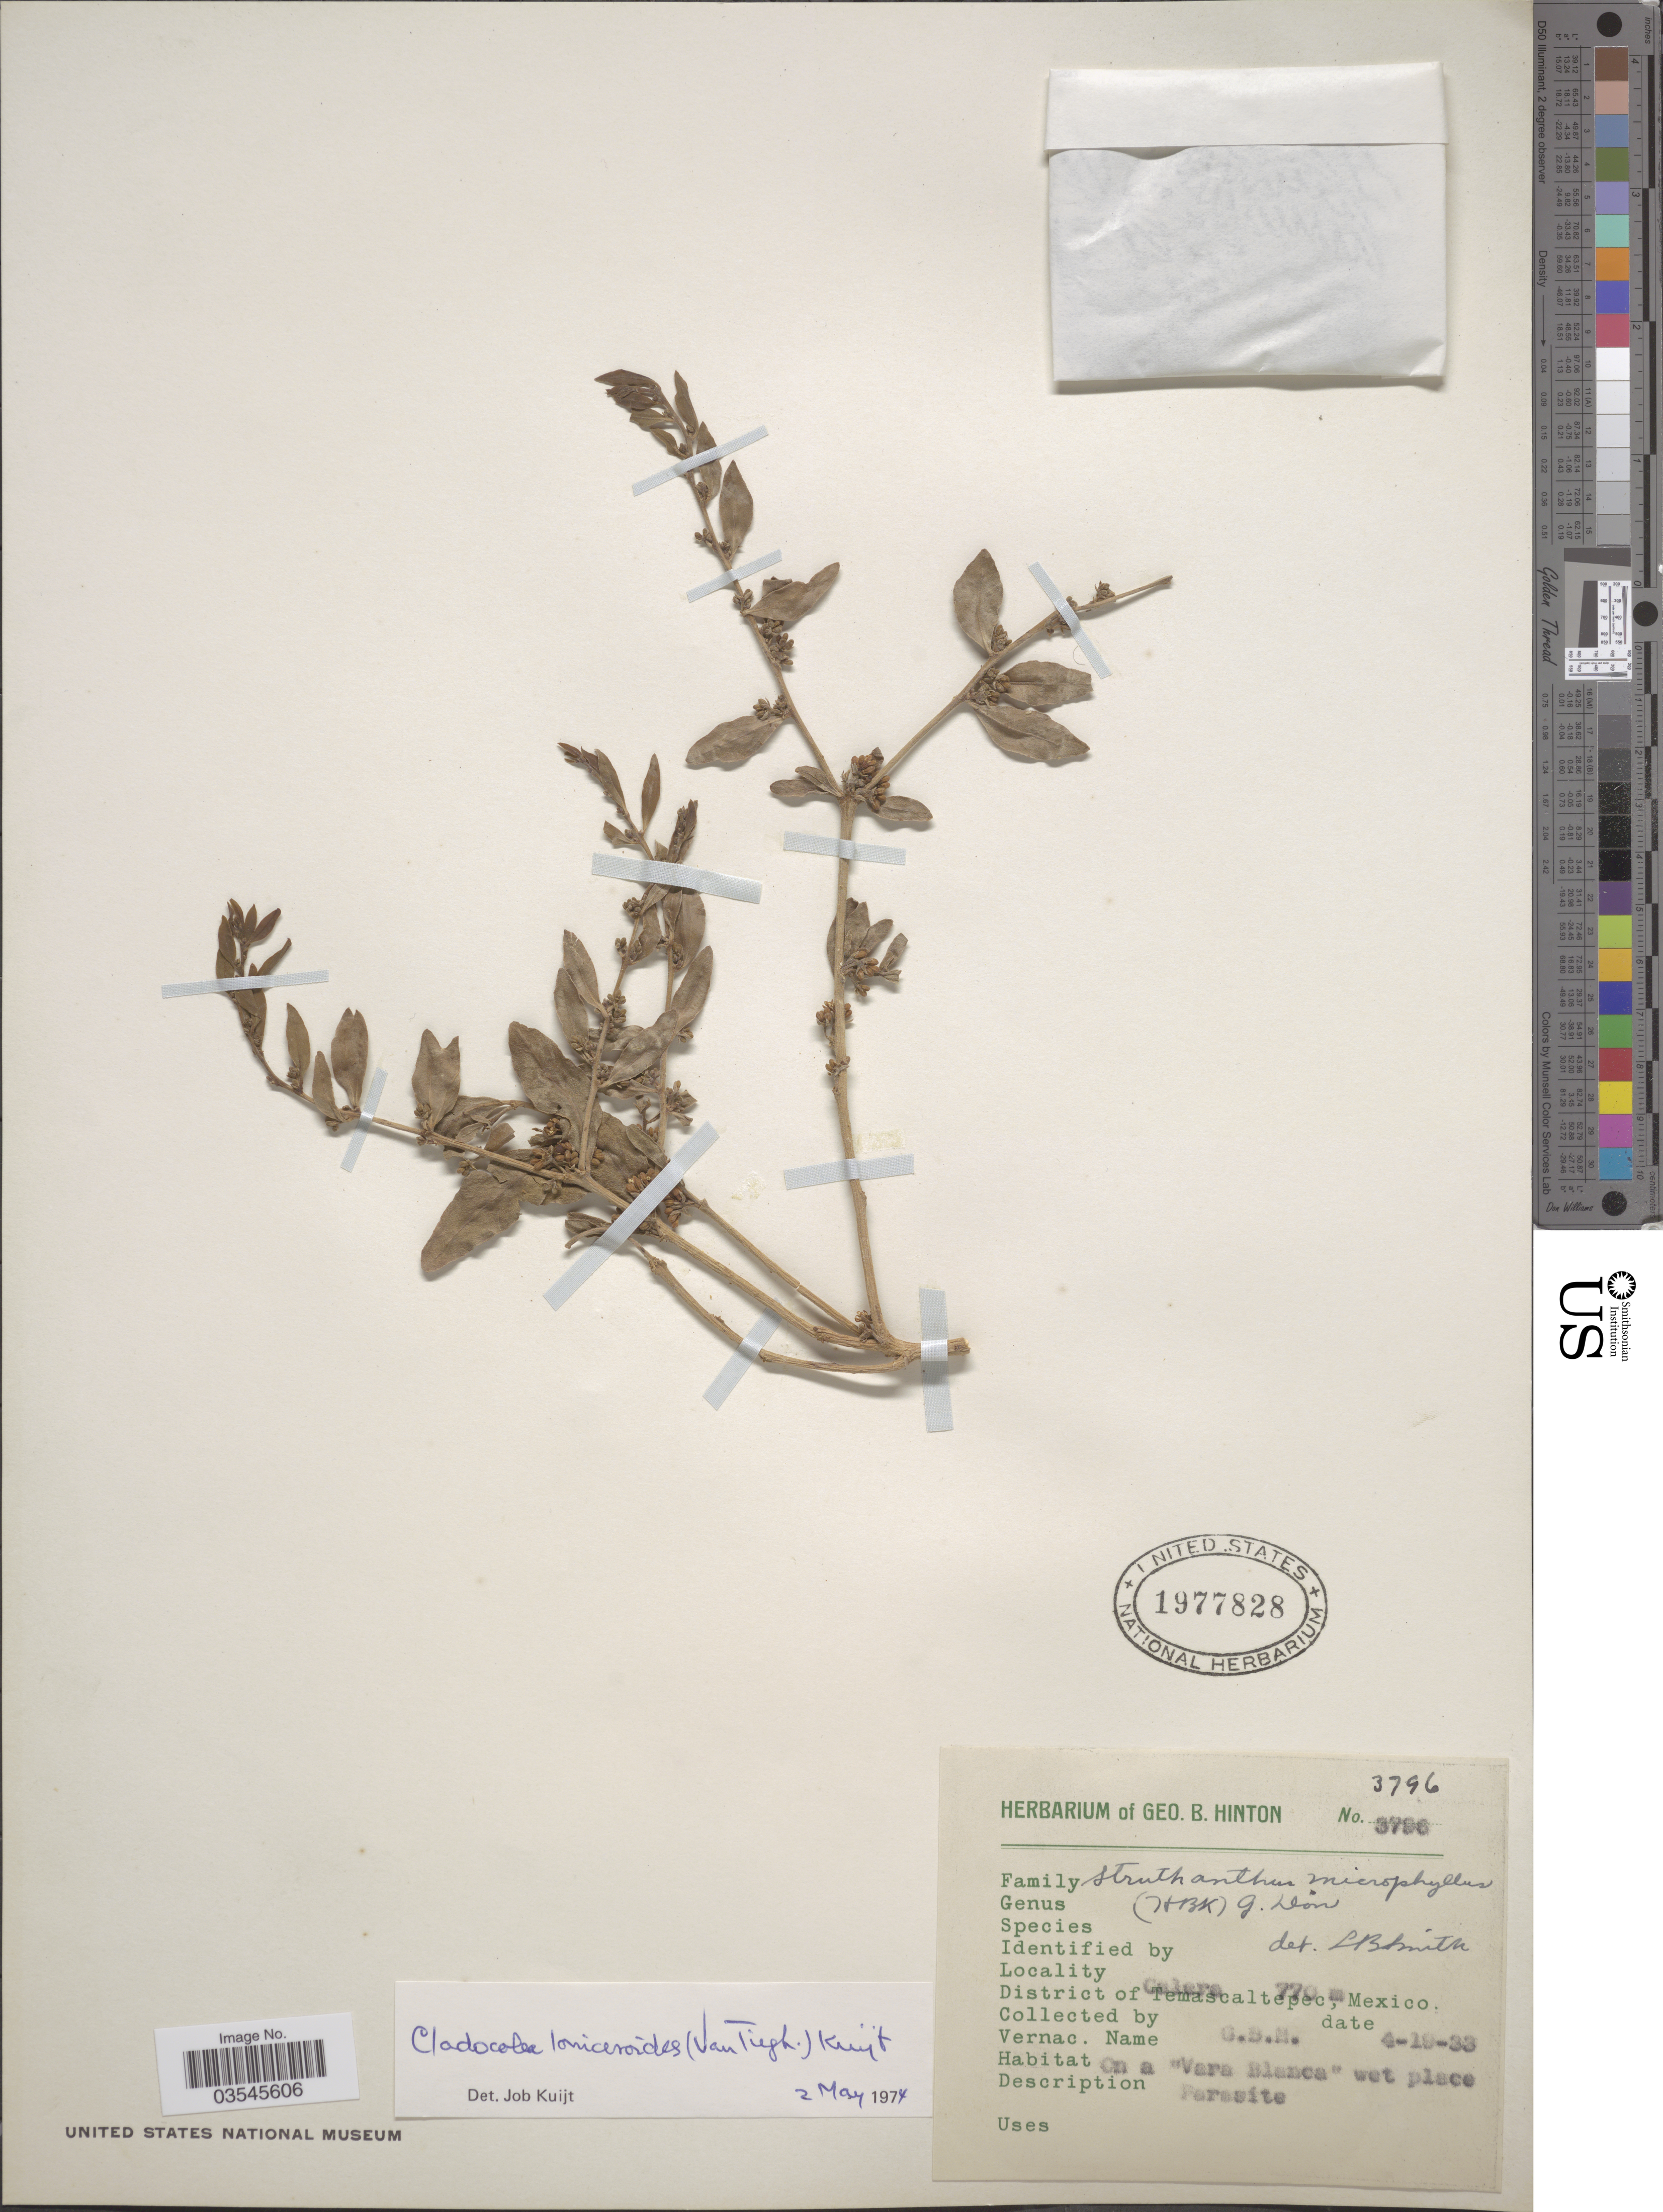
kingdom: Plantae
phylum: Tracheophyta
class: Magnoliopsida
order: Santalales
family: Loranthaceae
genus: Cladocolea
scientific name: Cladocolea loniceroides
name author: (Tiegh.) Kuijt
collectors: G. B. Hinton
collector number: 3796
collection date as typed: Transcribed d/m/y: 19/4/33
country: Mexico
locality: Galera. District of Temascaltepec.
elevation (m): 770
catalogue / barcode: US 1977828